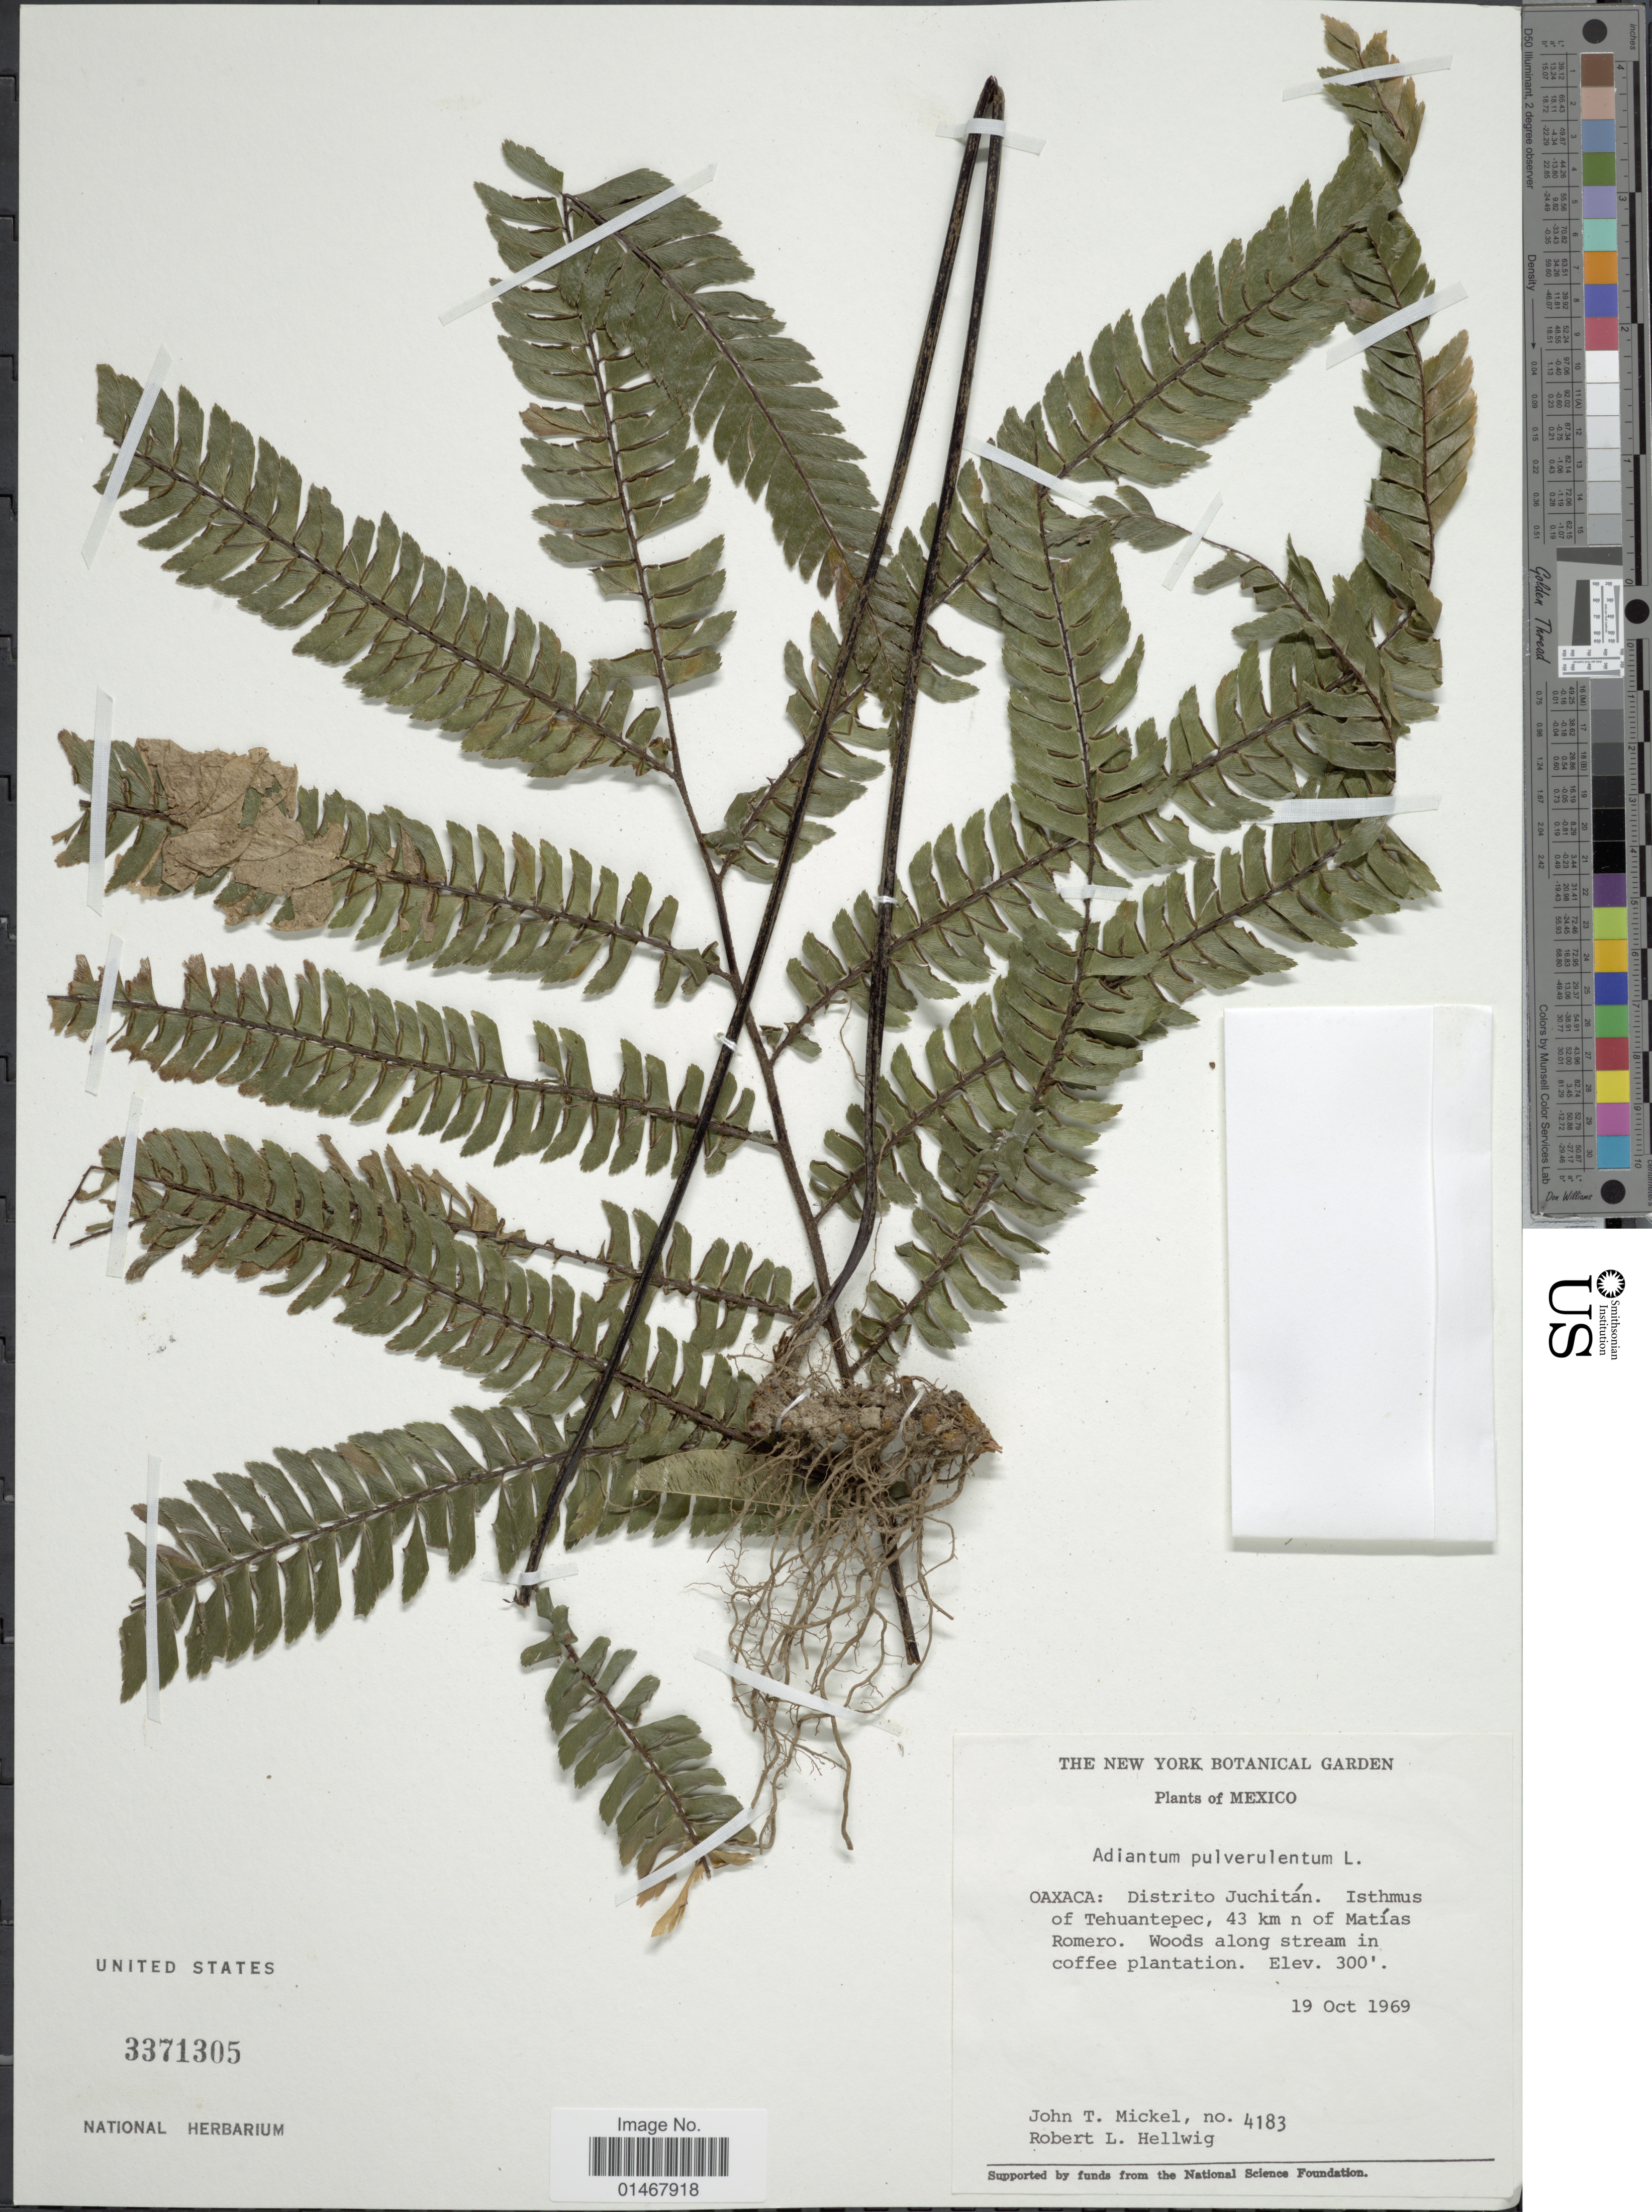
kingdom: Plantae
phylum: Tracheophyta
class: Polypodiopsida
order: Polypodiales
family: Pteridaceae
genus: Adiantum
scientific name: Adiantum pulverulentum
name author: L.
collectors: J. T. Mickel & R. Hellwig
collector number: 4183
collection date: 1969-10-19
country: Mexico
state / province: Oaxaca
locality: Distrito Juchitán. Isthmus of Tehuantepec, 43 km n of Matías Romero. Woods along stream in coffee plantation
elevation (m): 91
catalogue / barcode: US 3371305